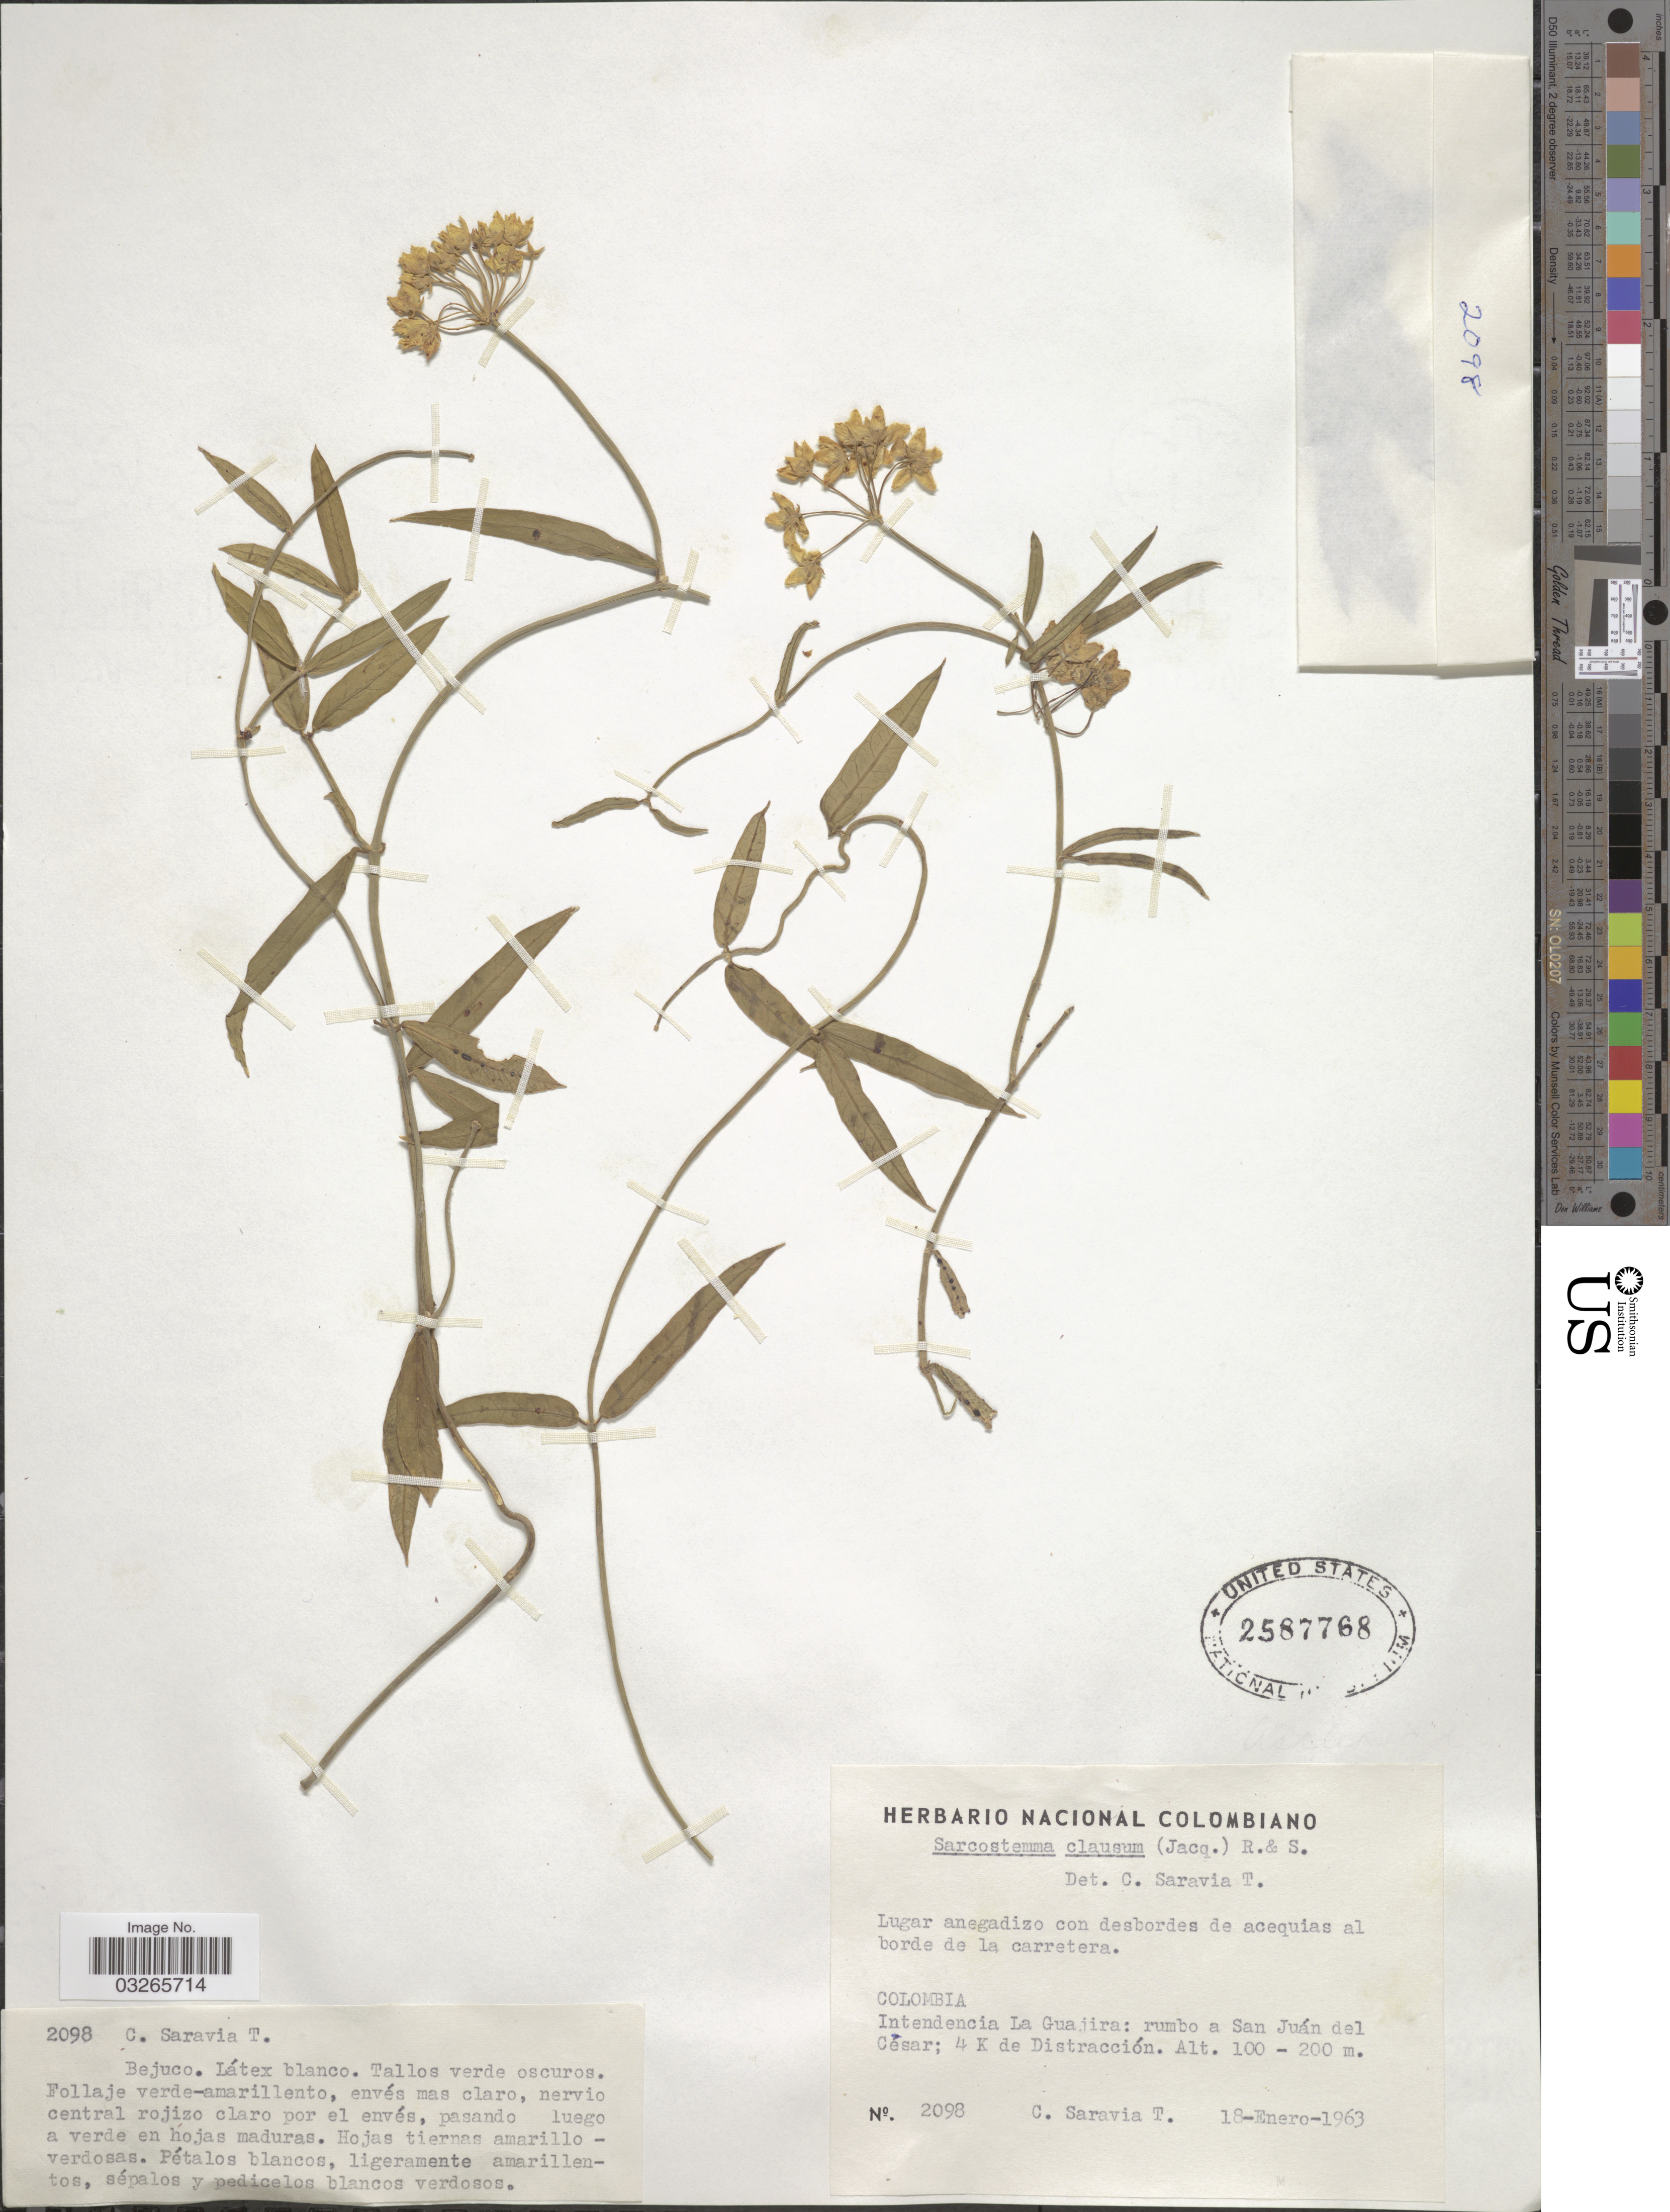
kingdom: Plantae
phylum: Tracheophyta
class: Magnoliopsida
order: Gentianales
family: Apocynaceae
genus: Sarcostemma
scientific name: Sarcostemma clausum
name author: (Jacq.) Schult.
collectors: C. Saravia T.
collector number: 2098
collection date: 1963-01-18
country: Colombia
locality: Intendecia La Guajira: rumbo a San Juán del César: 4 K de Distracción.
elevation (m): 100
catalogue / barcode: US 2587768